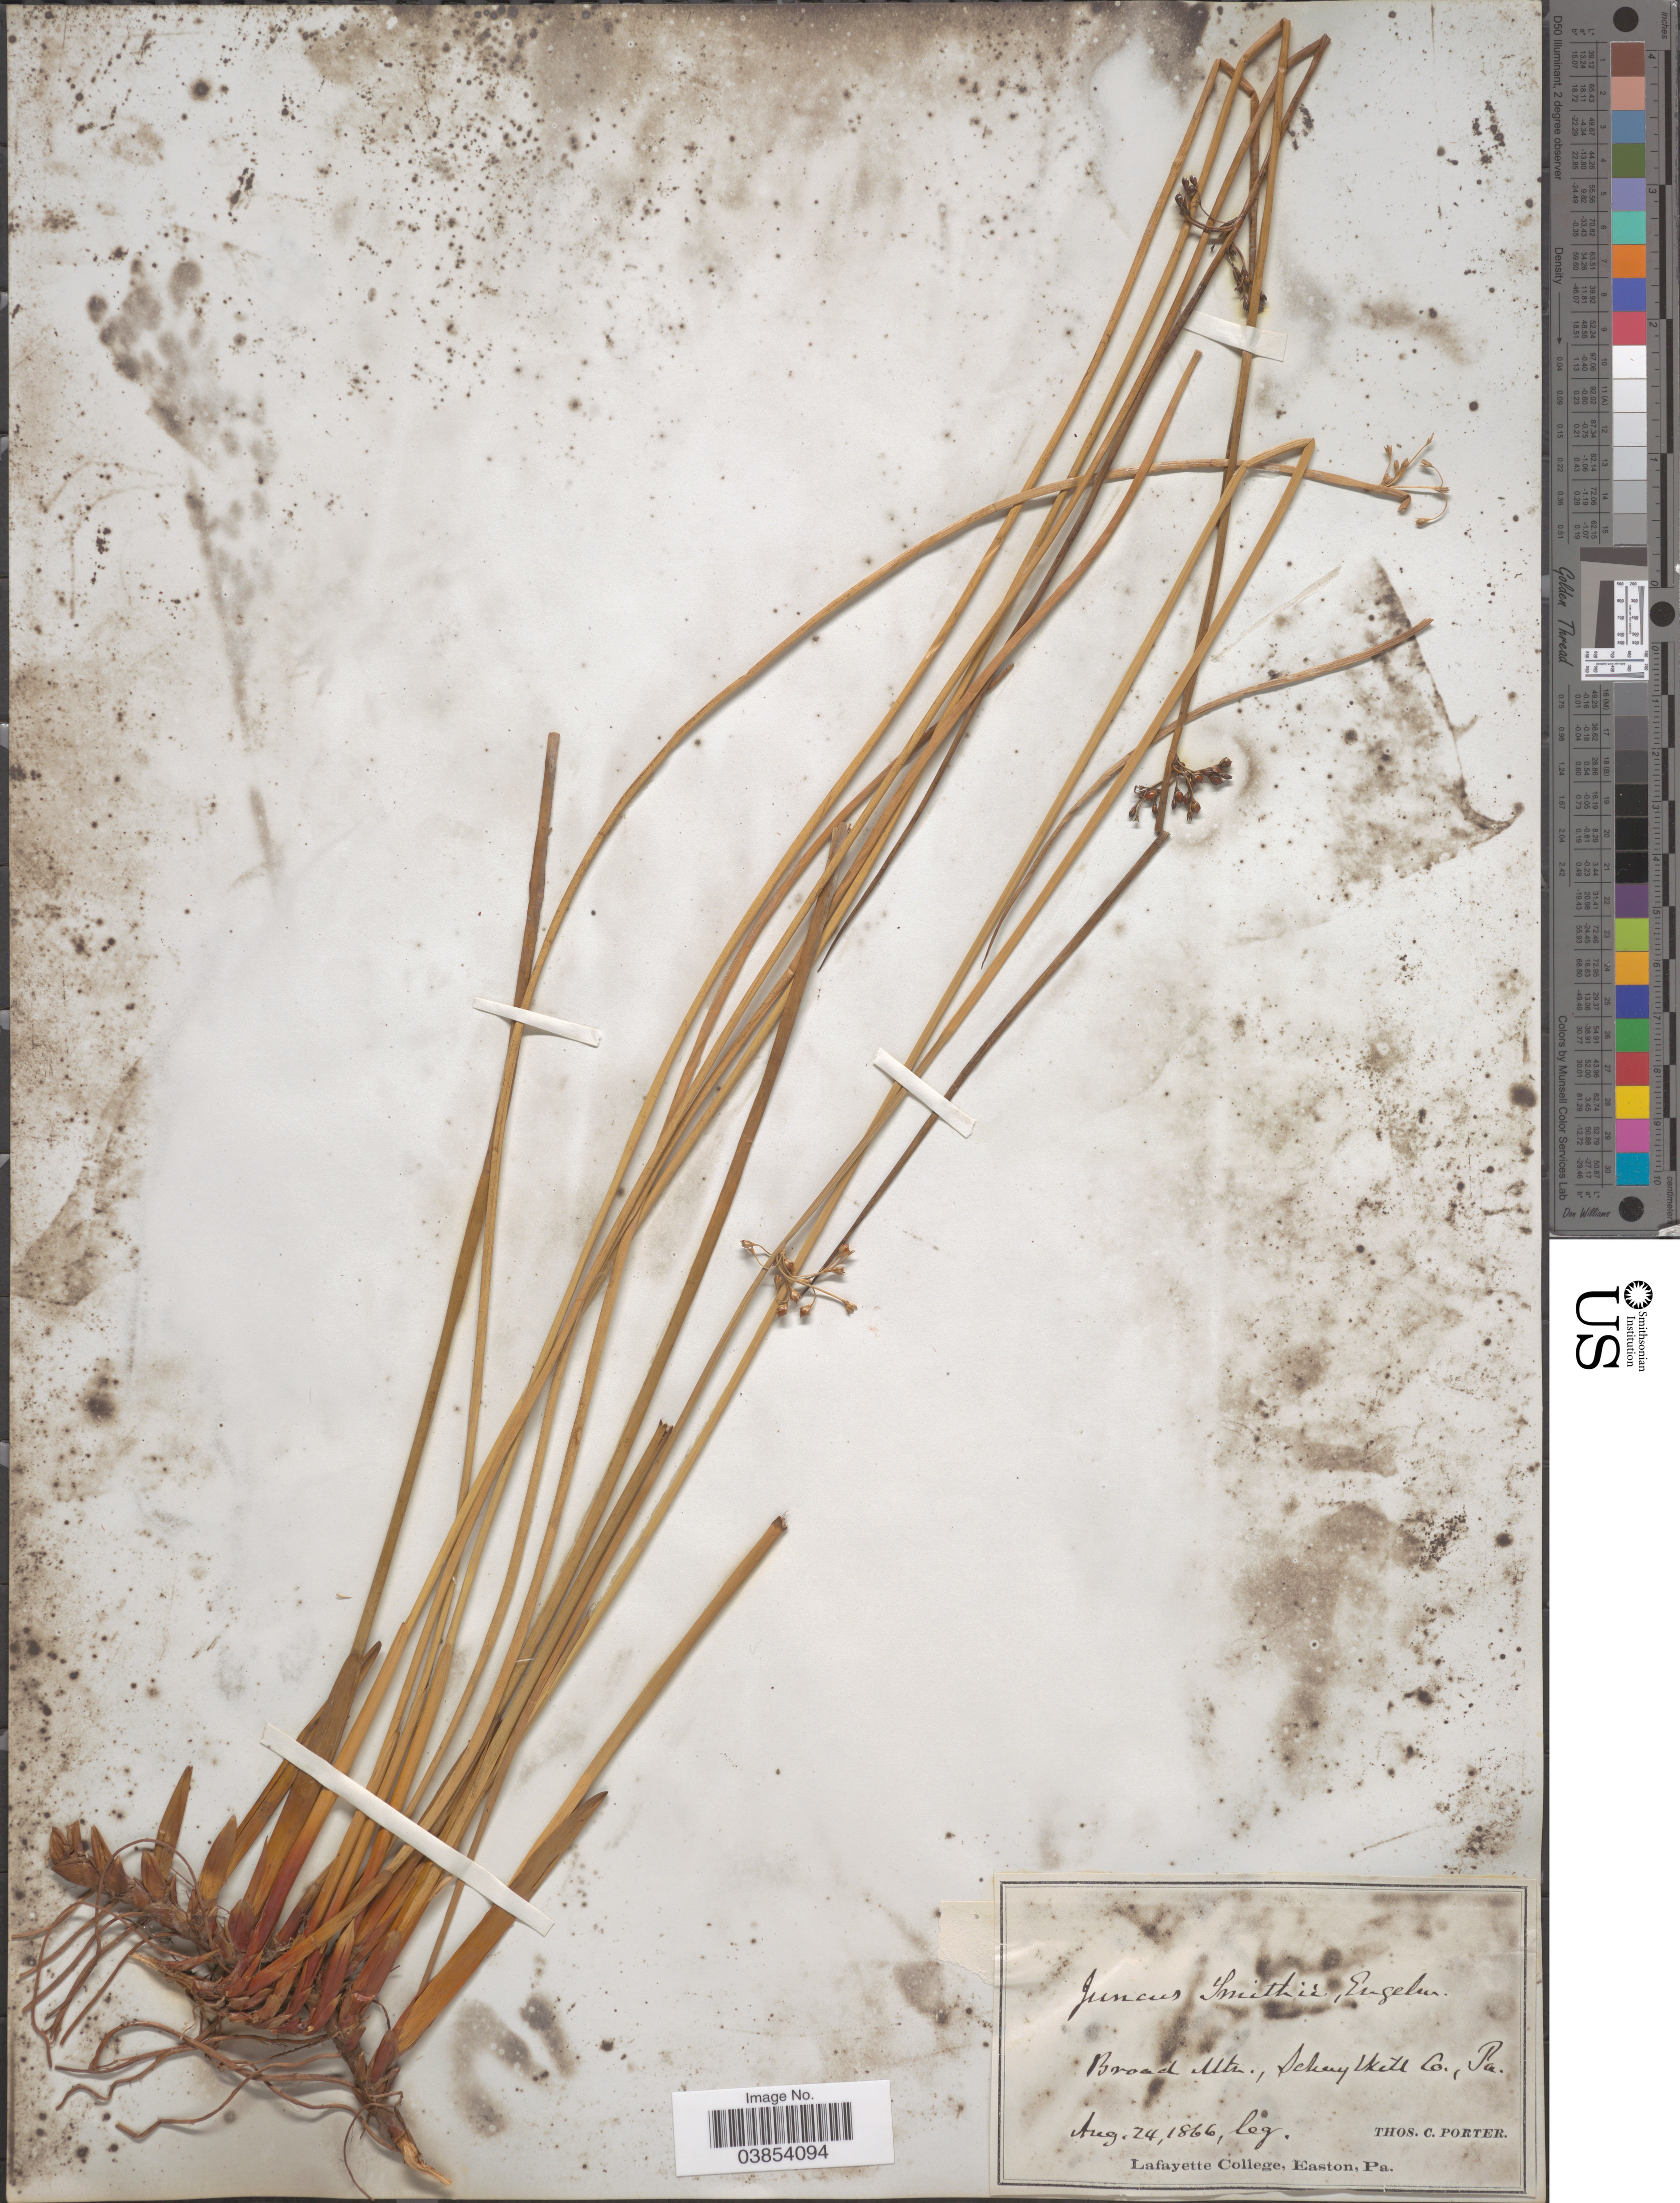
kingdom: Plantae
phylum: Tracheophyta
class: Liliopsida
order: Poales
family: Juncaceae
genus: Juncus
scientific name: Juncus gymnocarpus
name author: Coville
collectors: T. Porter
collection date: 1866-08-24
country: United States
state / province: Pennsylvania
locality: Broad Mtn., Schuylkill Co.